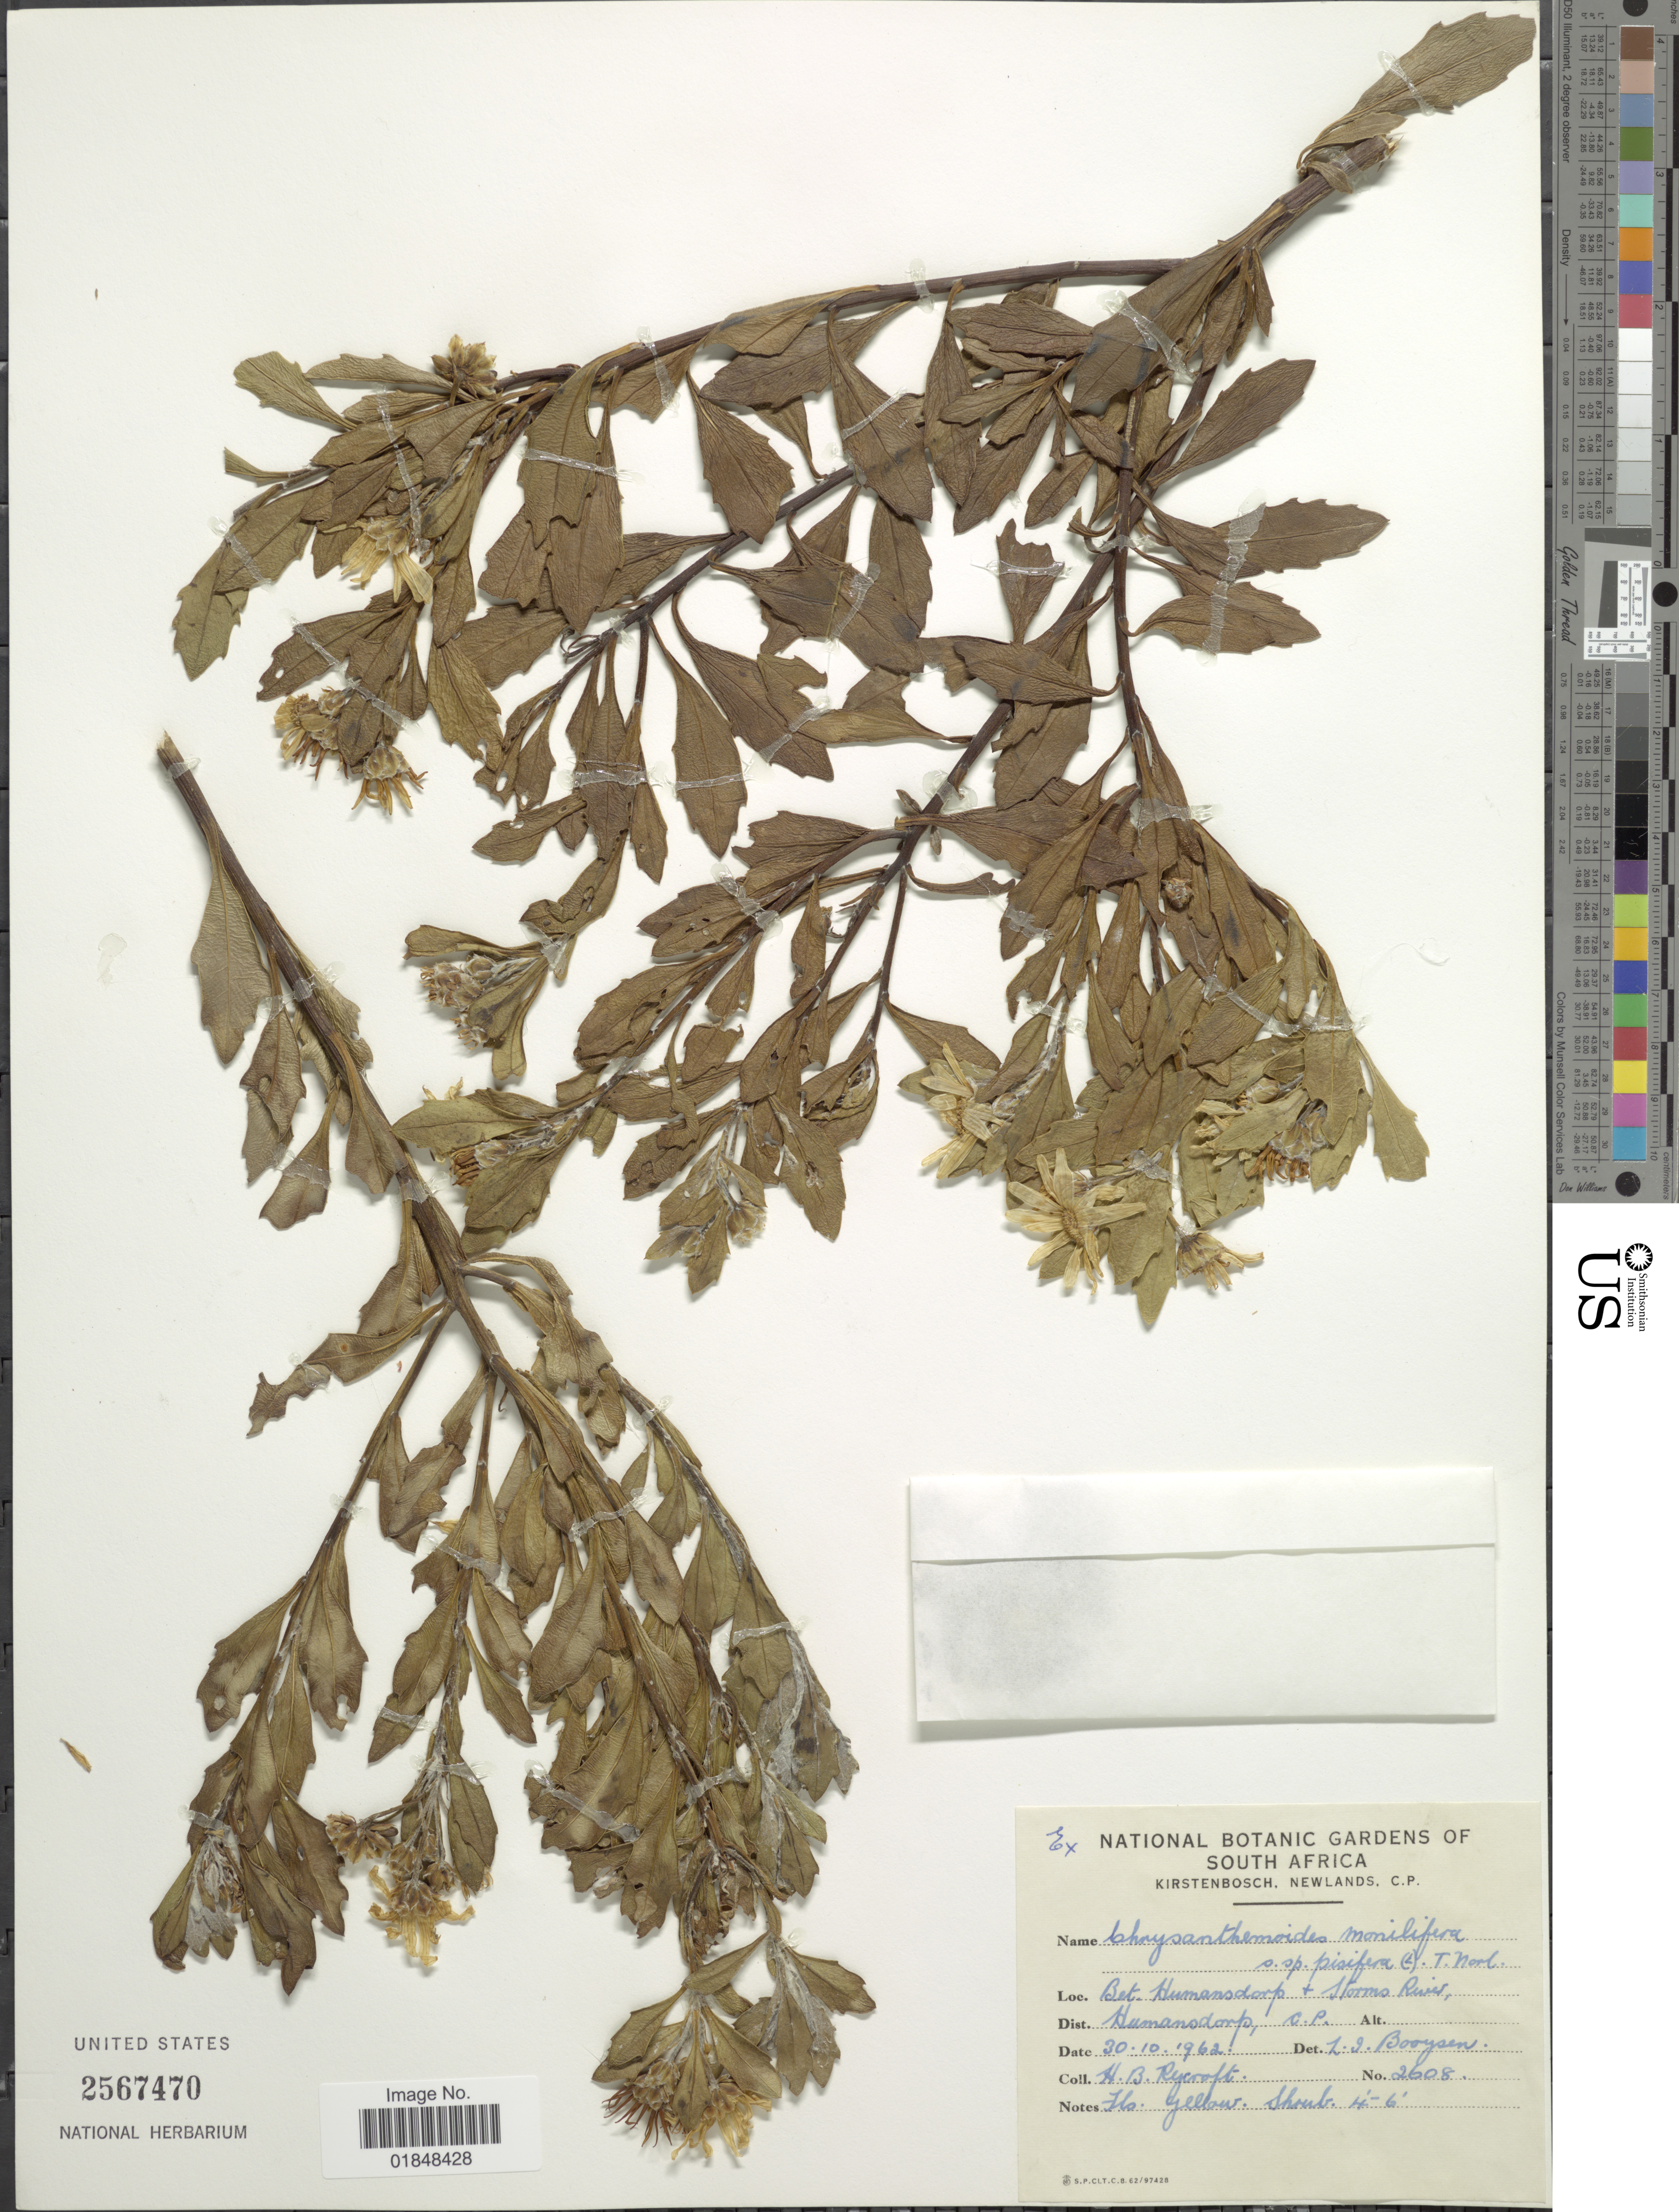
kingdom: Plantae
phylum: Tracheophyta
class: Magnoliopsida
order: Asterales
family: Asteraceae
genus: Chrysanthemoides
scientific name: Chrysanthemoides monilifera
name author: (L.) Norl.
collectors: H. Rycroft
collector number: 2608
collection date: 1962-10-30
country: South Africa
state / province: Eastern Cape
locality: Bet. Humansdorp + Stormo River. Dist. Humansdorp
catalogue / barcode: US 2567470